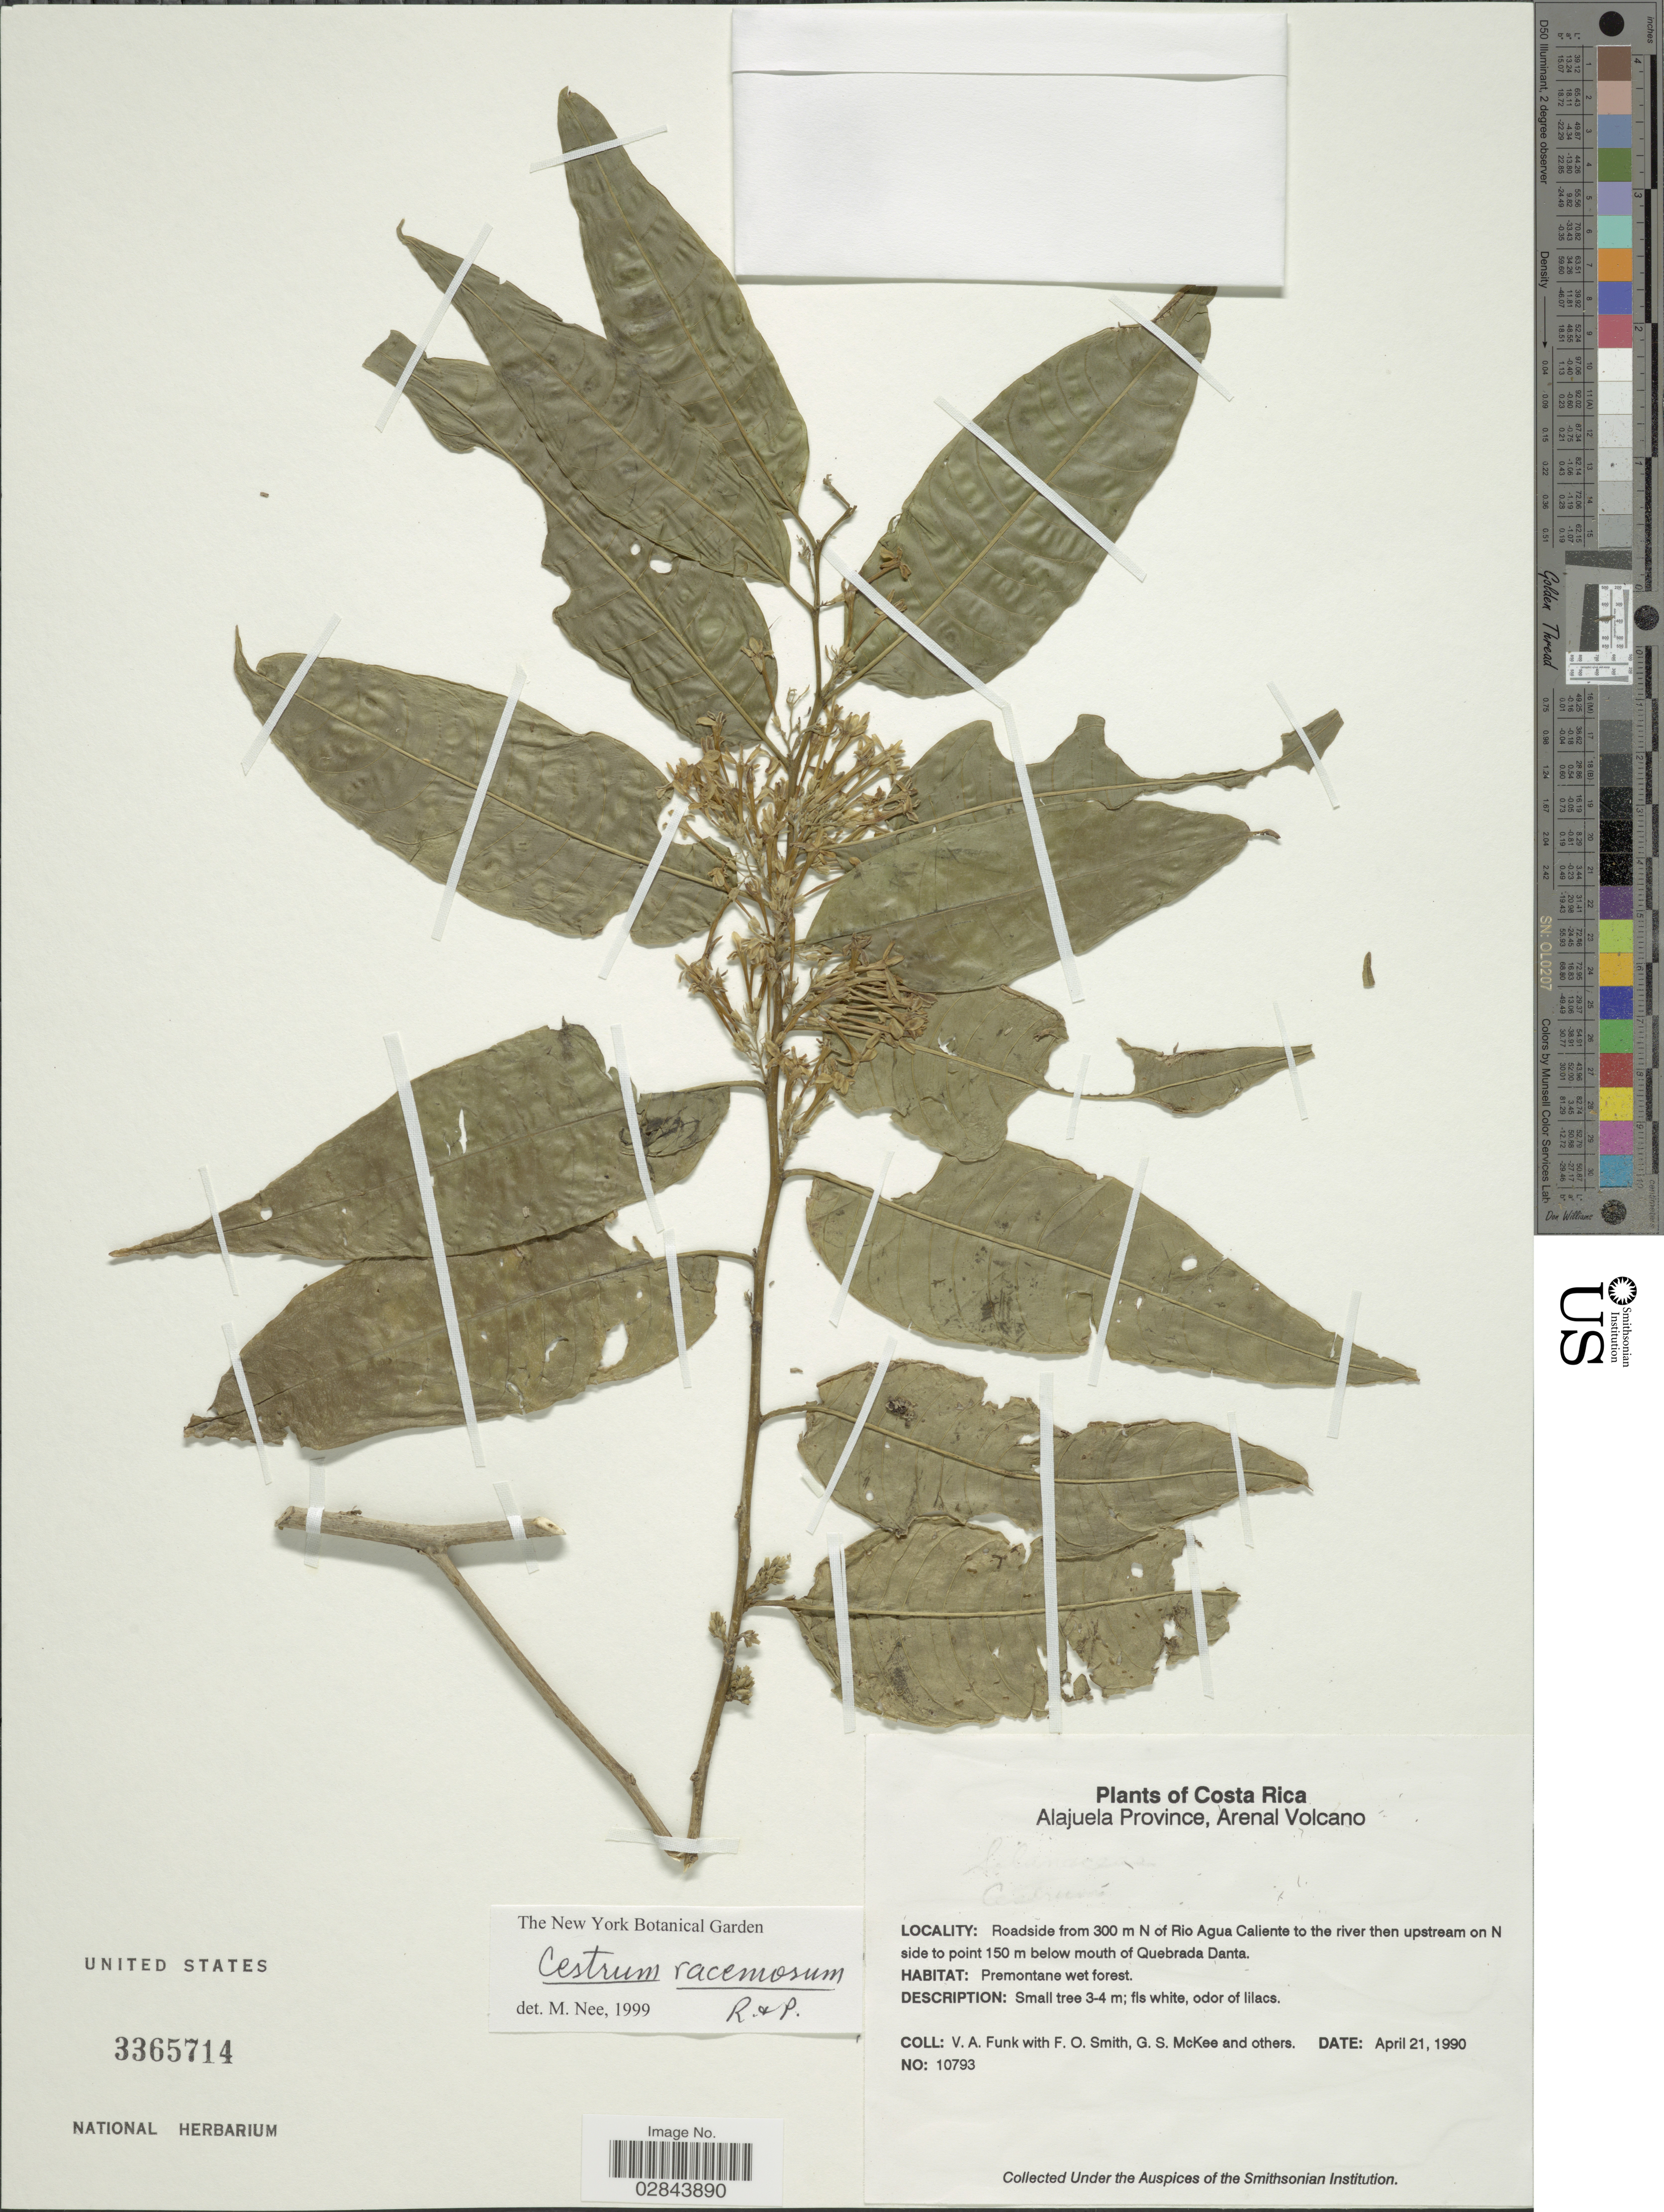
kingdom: Plantae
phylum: Tracheophyta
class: Magnoliopsida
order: Solanales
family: Solanaceae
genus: Cestrum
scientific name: Cestrum racemosum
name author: Ruiz & Pav.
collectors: V. Funk, F. Smith, G. S. McKee & et al.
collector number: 10793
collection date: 1990-04-21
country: Costa Rica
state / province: Alajuela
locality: Arenal Volcano. Roadside from 300 m N of Rio Agua Caliente to the river then upstream on N side to point 150 m below mouth of Quebrada Danta.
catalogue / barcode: US 3365714